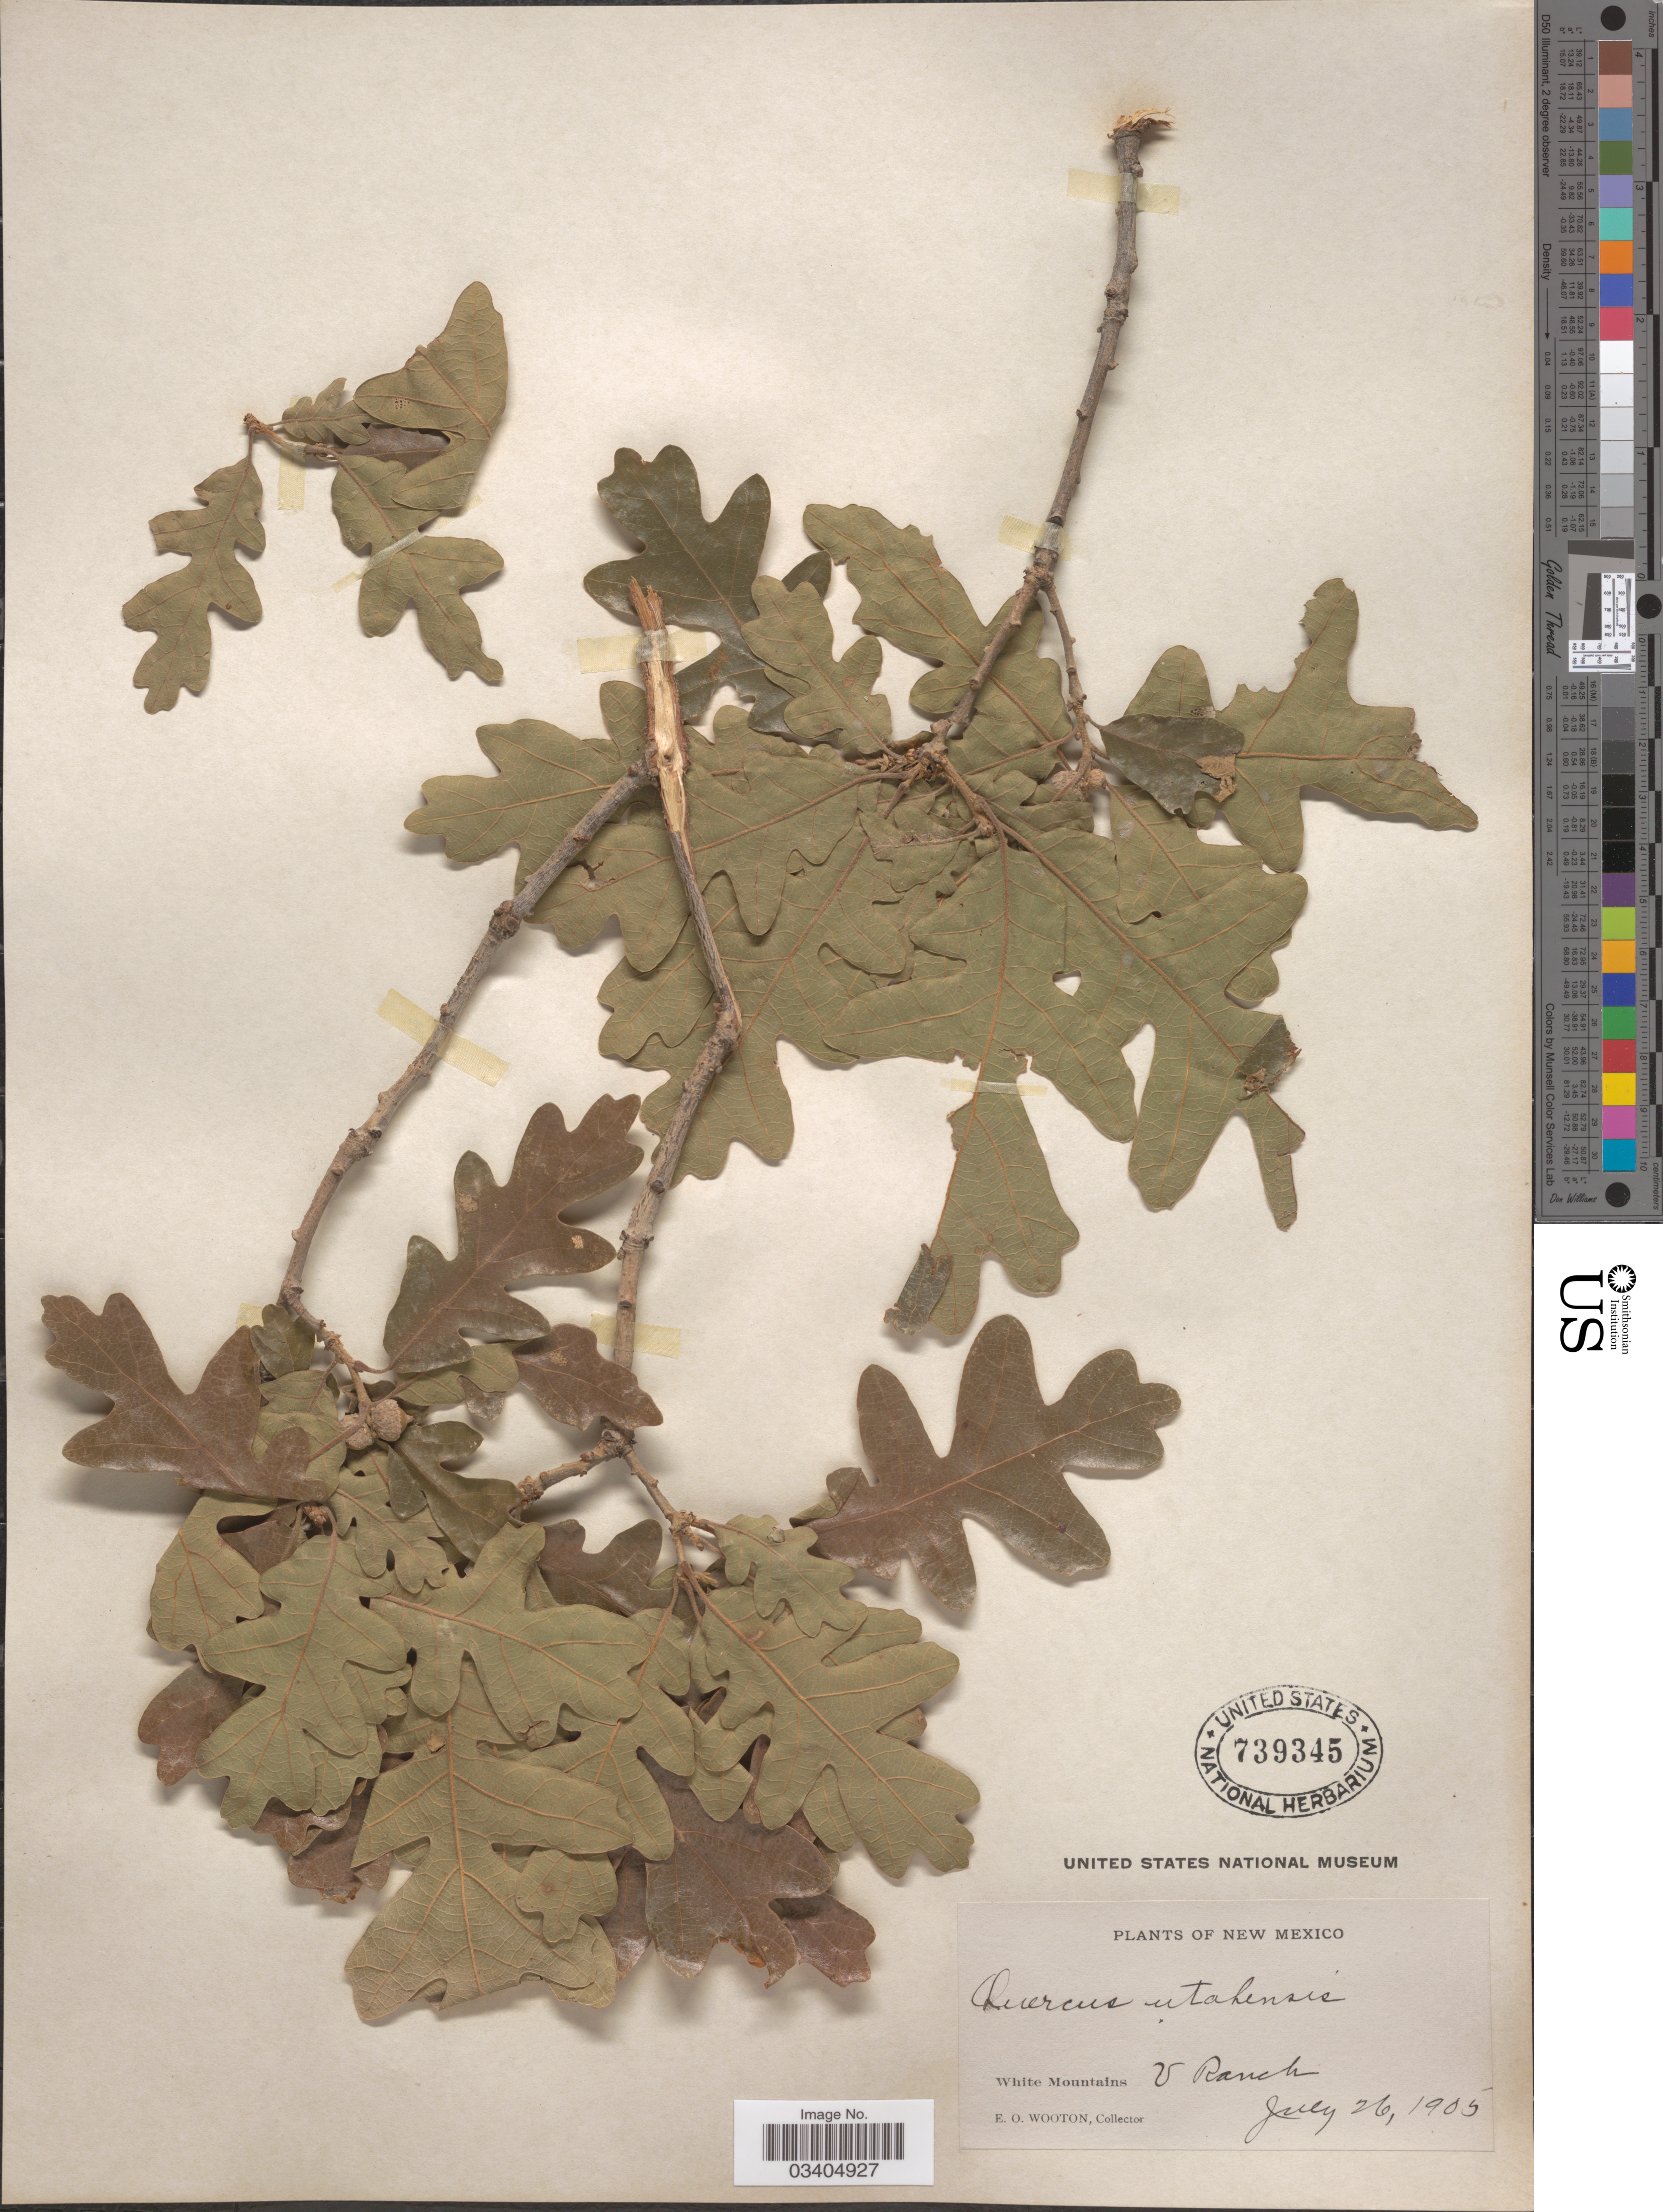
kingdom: Plantae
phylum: Tracheophyta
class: Magnoliopsida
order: Fagales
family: Fagaceae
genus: Quercus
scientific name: Quercus gambelii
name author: Nutt.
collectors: E. O. Wooton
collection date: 1905-07-26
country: United States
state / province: New Mexico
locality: White Mountains V Ranch.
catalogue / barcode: US 739345